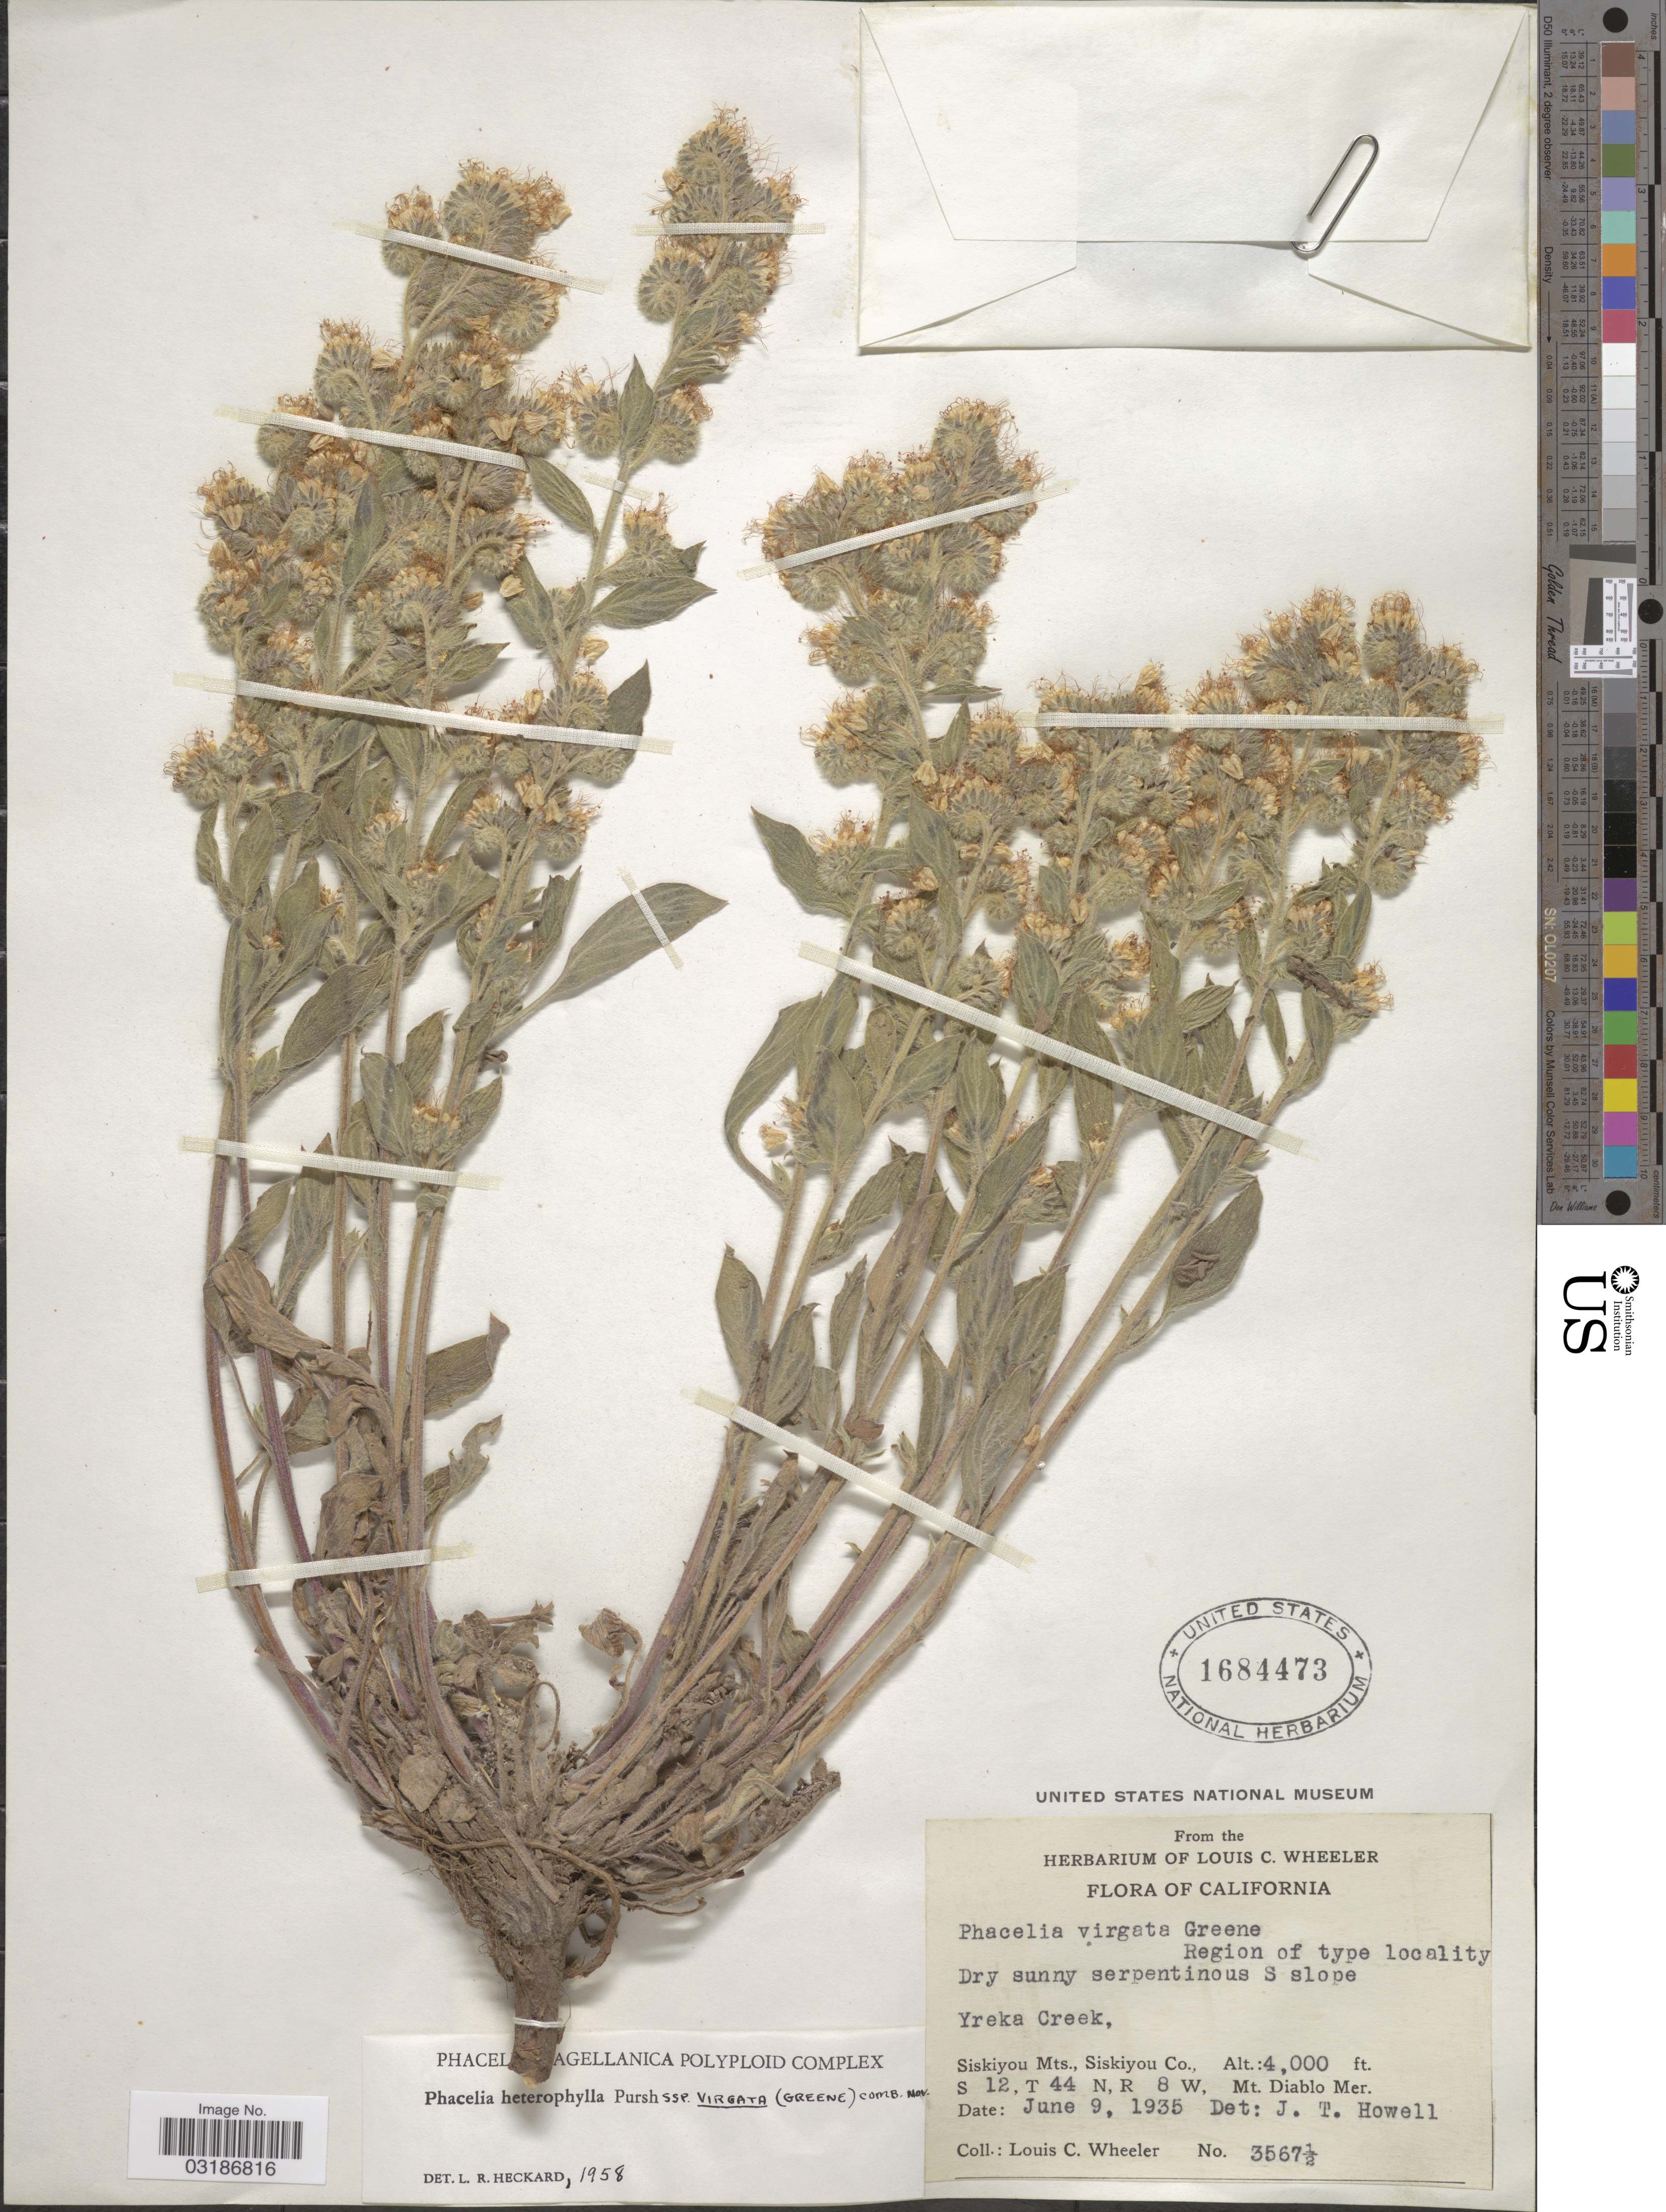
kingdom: Plantae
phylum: Tracheophyta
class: Magnoliopsida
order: Boraginales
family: Hydrophyllaceae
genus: Phacelia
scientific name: Phacelia heterophylla subsp. virgata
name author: (Greene) Heckard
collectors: L. C. Wheeler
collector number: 3567½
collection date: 1935-06-09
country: United States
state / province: California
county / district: Siskiyou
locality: Dry sunny serpentinous S slope, Yreka Creek, Siskiyou Mts., Siskiyou Co. S 12, T 44 N, R 8 W, Mt. Diablo Mer.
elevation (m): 1219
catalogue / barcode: US 1684473